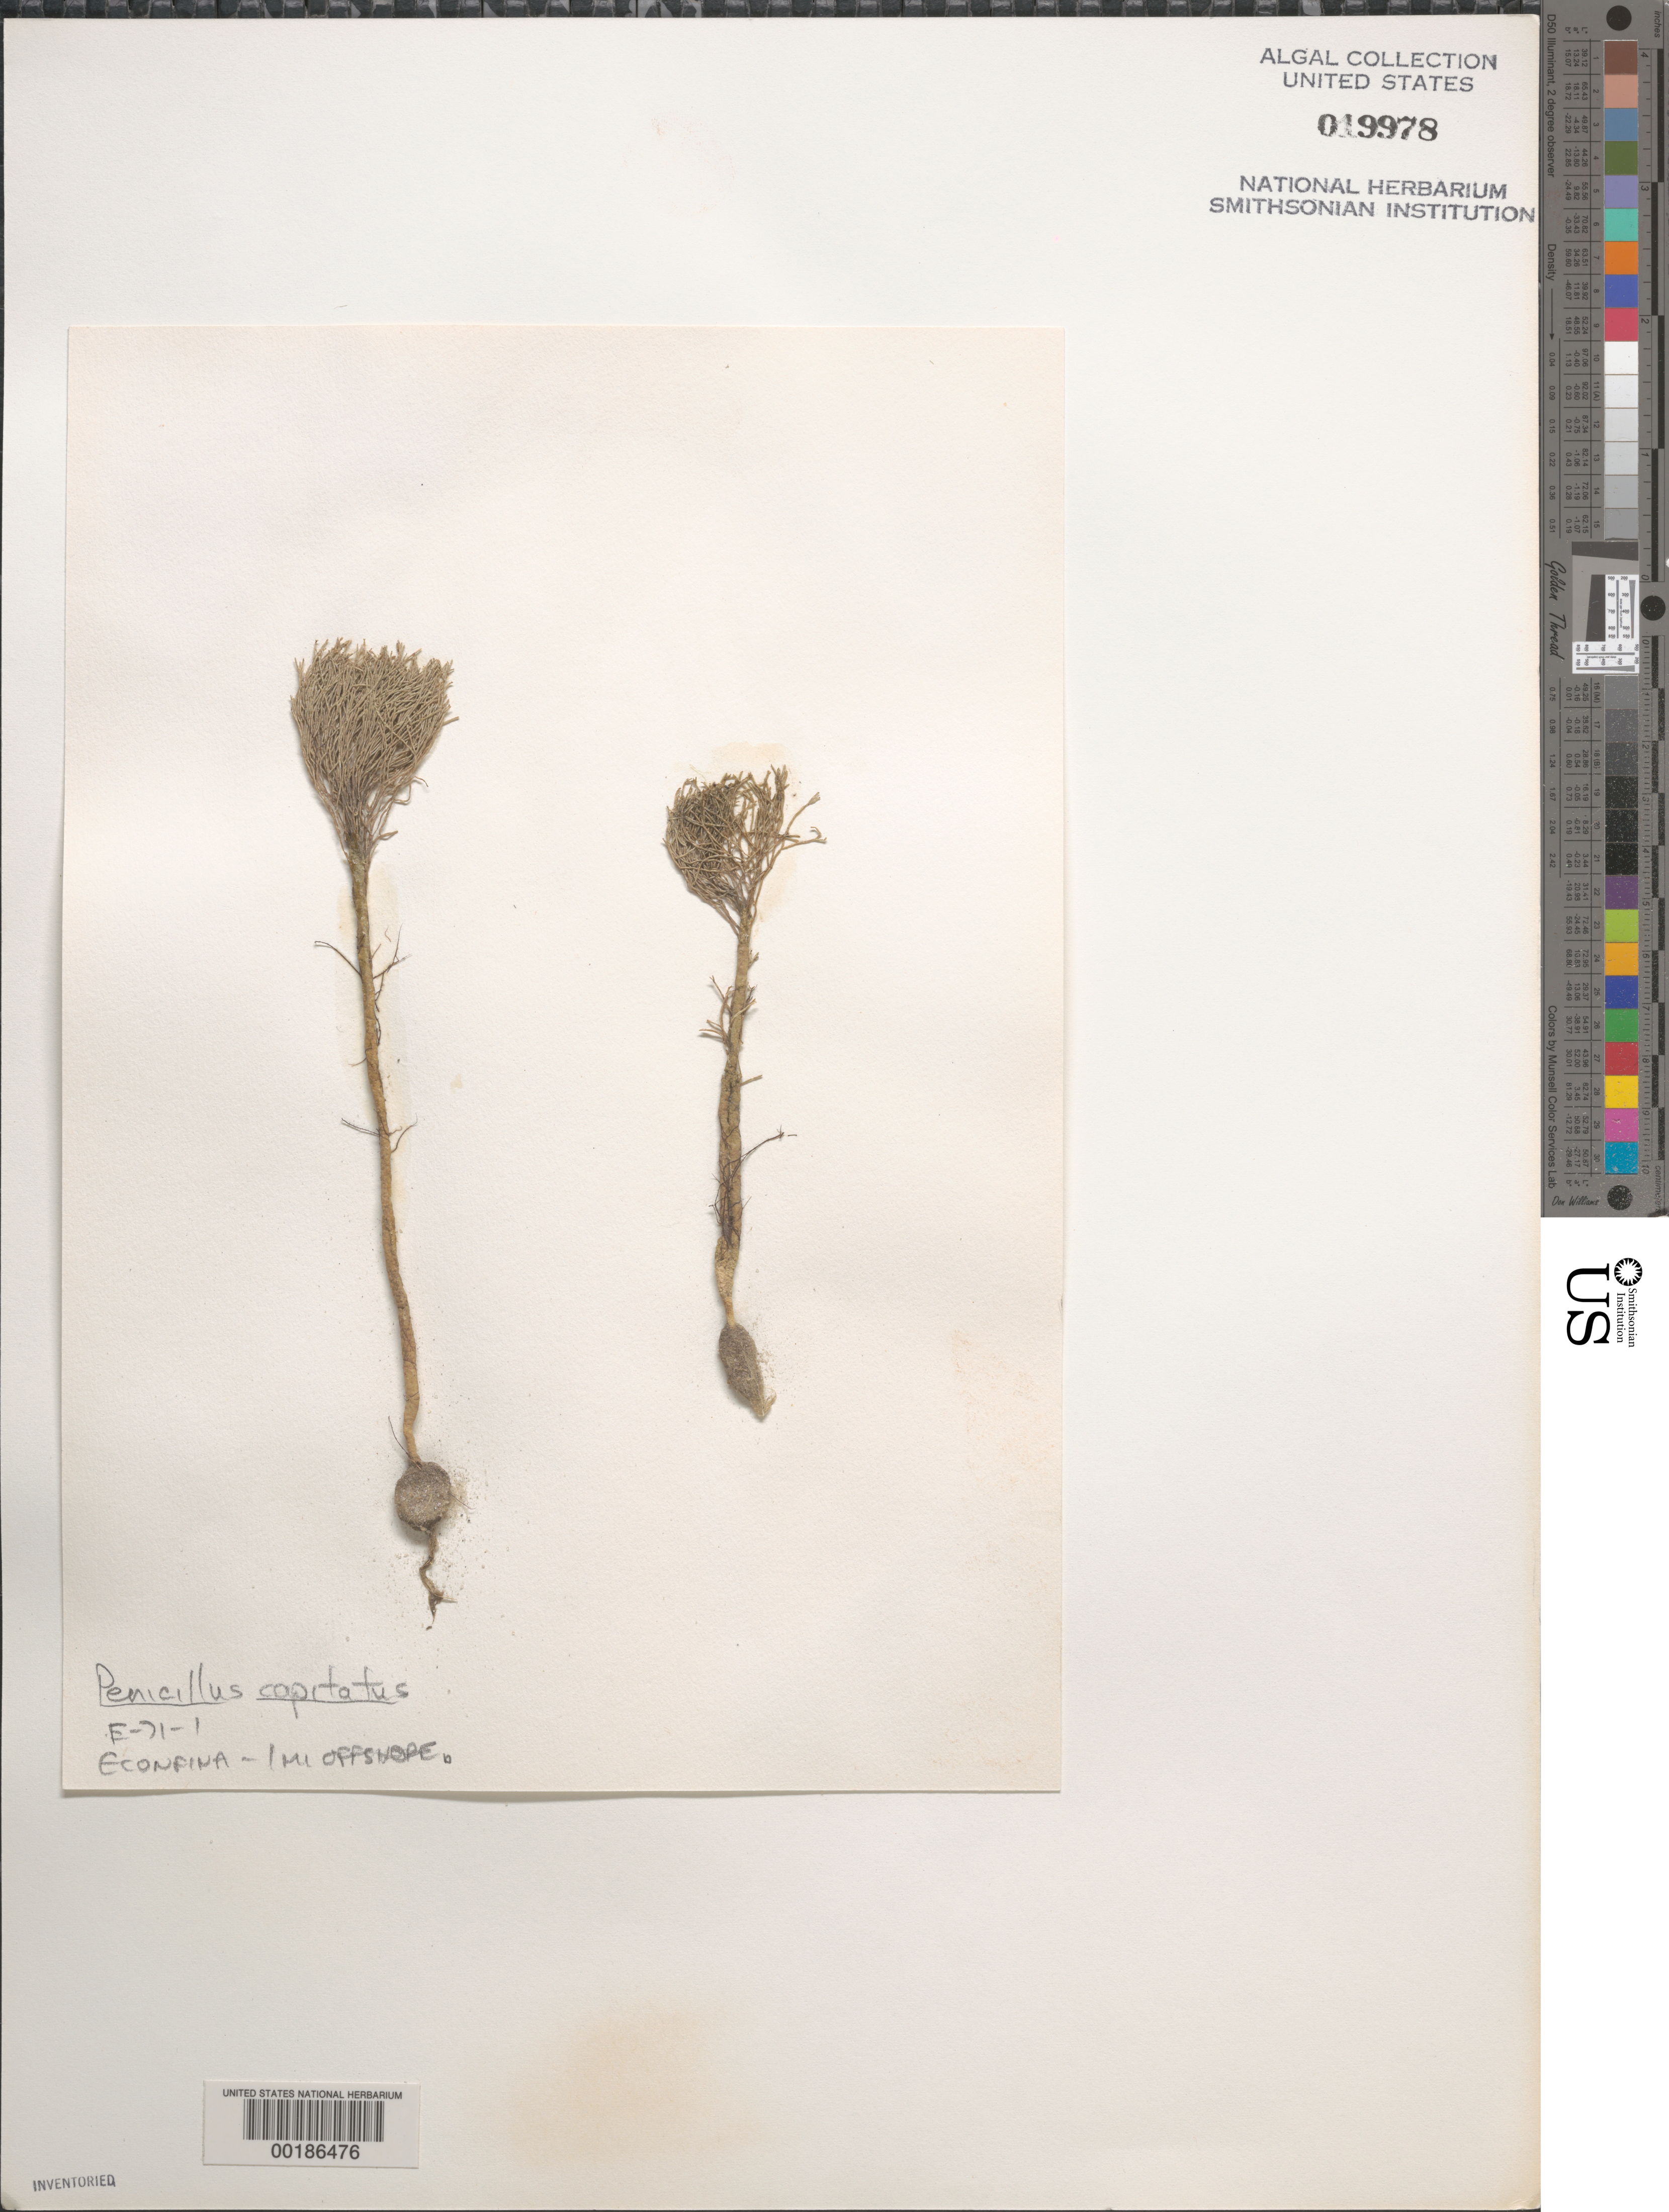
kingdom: Plantae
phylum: Chlorophyta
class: Ulvophyceae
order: Bryopsidales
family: Udoteaceae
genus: Penicillus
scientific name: Penicillus capitatus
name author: Lam.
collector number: E-71-1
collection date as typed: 1971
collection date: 1971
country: United States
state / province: Florida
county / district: Taylor County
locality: Off Econfina River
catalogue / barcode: US 19978